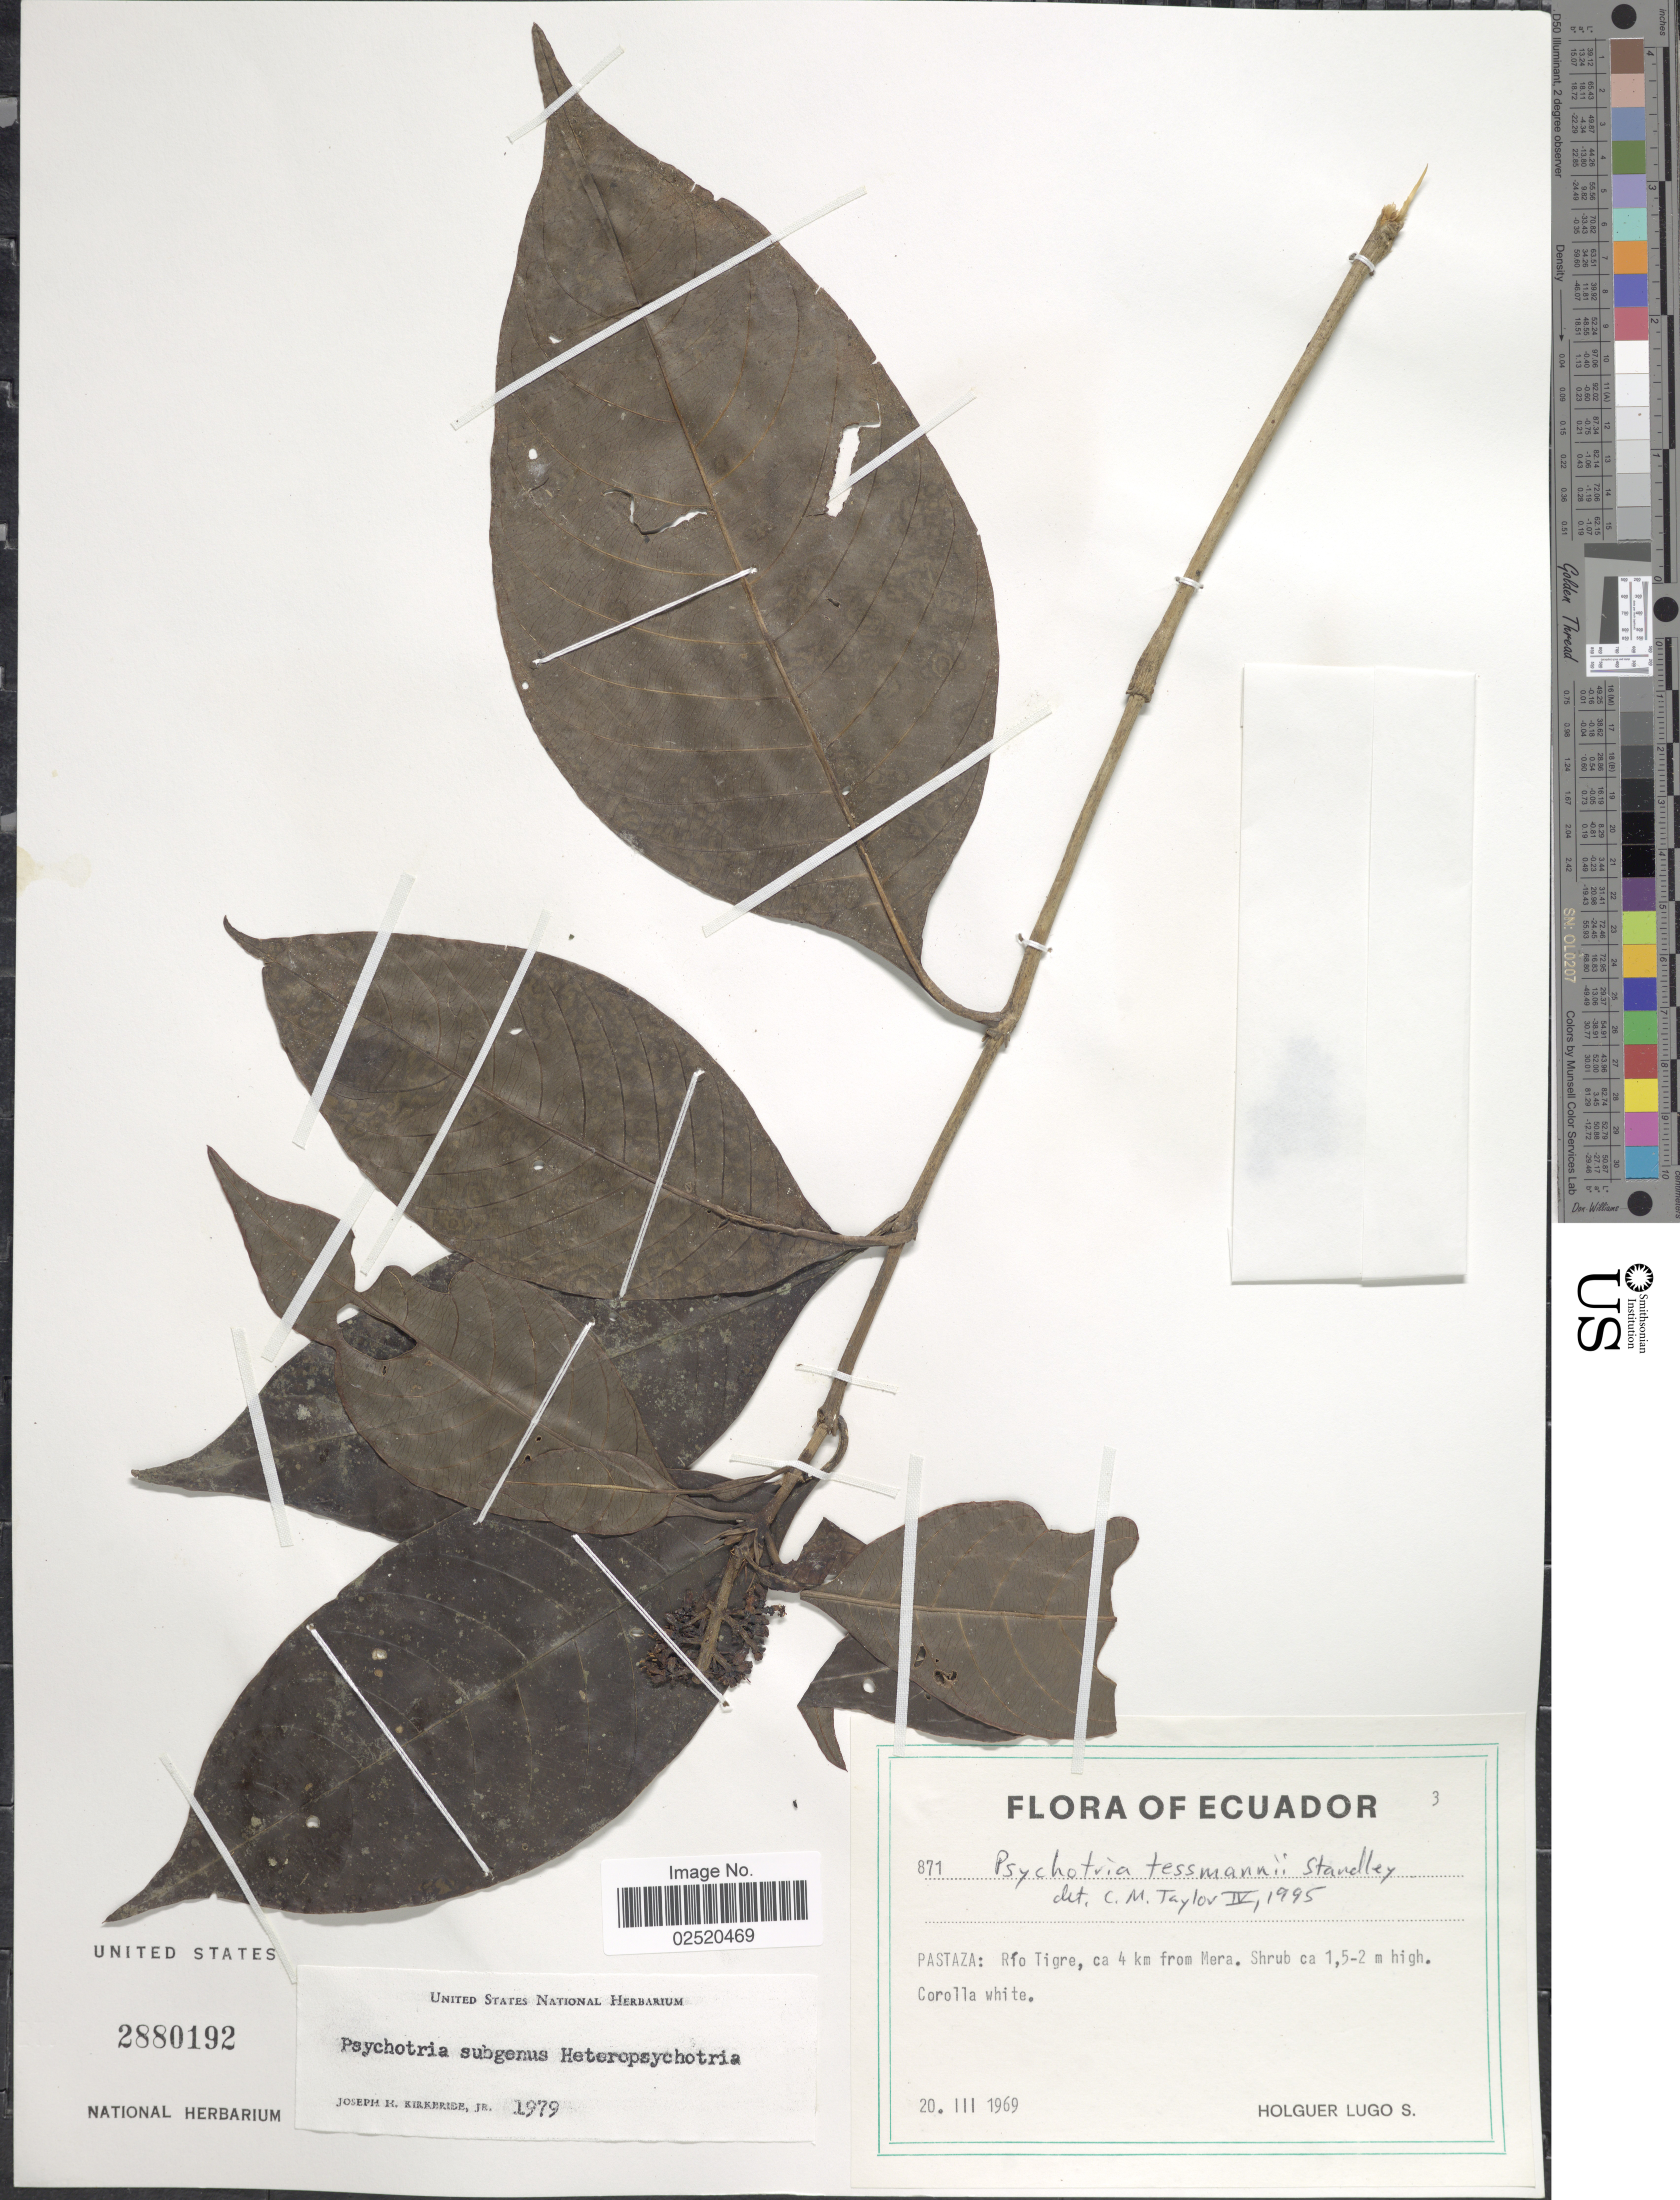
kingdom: Plantae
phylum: Tracheophyta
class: Magnoliopsida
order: Gentianales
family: Rubiaceae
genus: Psychotria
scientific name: Psychotria tessmannii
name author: Standl.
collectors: H. Lugo S.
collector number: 871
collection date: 1969-03-20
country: Ecuador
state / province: Pastaza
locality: Río Tigre, ca 4 km from Mera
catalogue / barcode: US 2880192